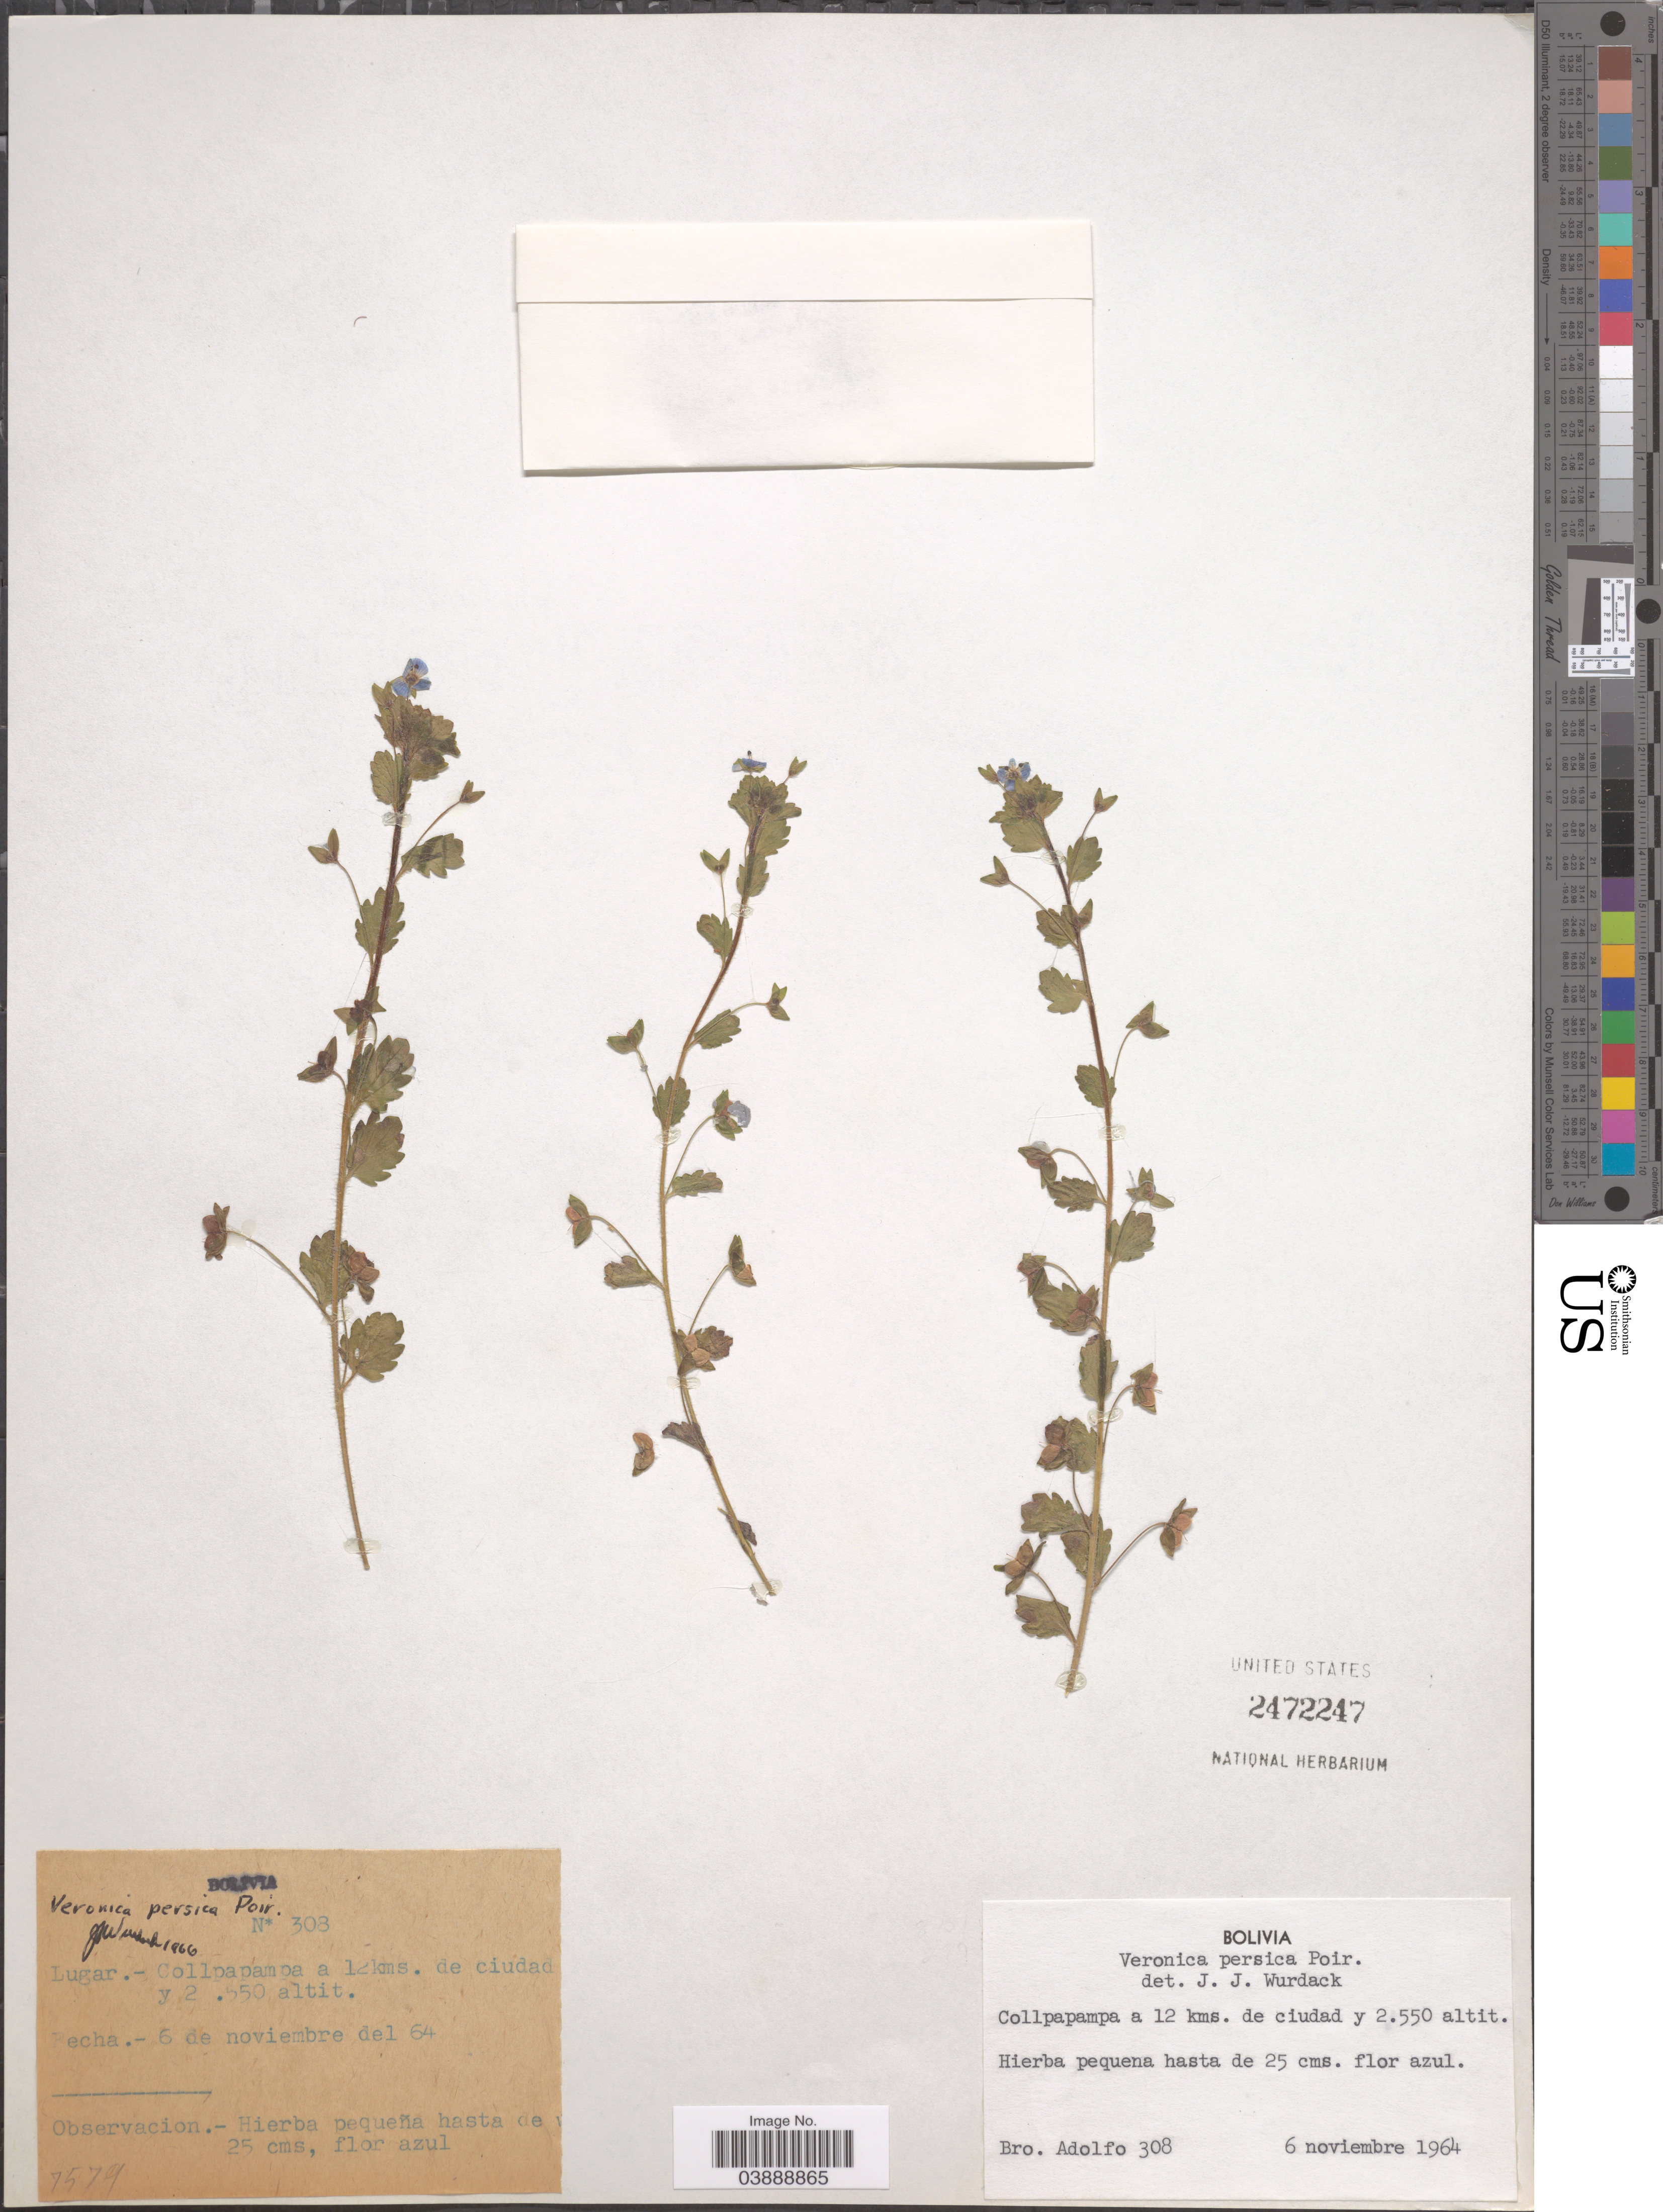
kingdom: Plantae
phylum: Tracheophyta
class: Magnoliopsida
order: Lamiales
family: Plantaginaceae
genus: Veronica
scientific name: Veronica persica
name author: Poir.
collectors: Bro. Adolfo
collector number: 308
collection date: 1964-11-06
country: Bolivia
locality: Collpapampa a 12kms. de ciudad.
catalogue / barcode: US 2472247